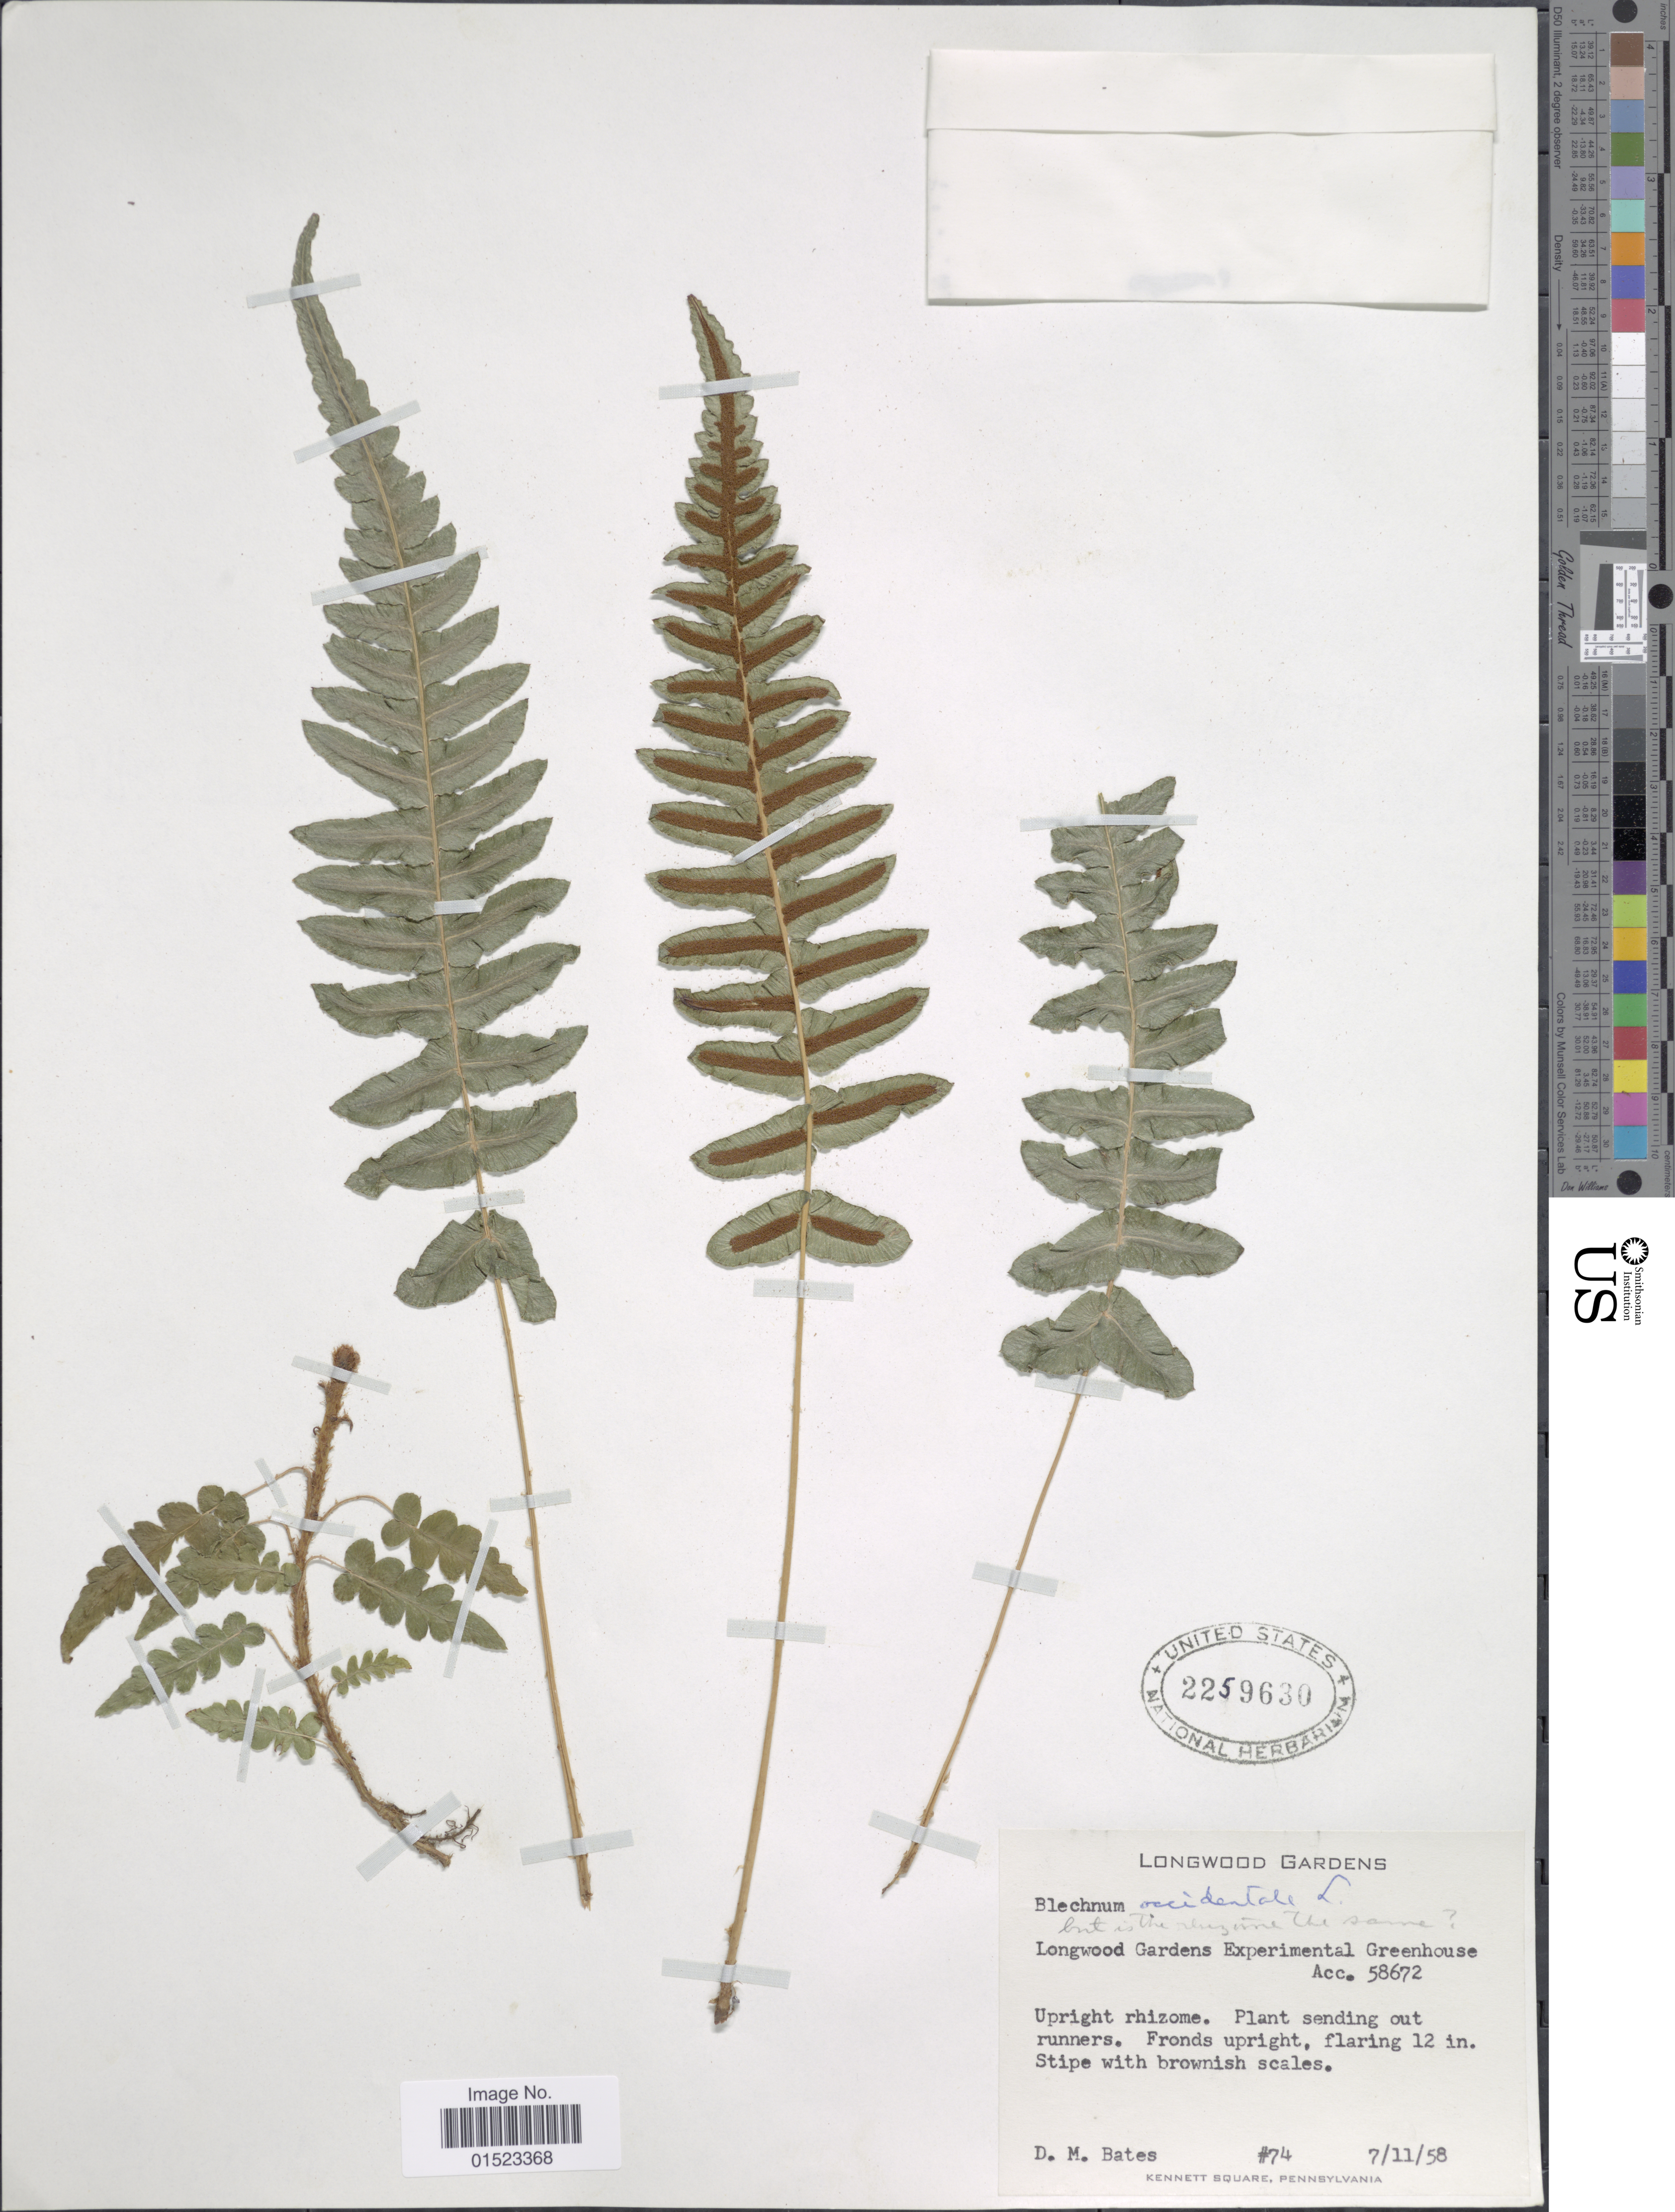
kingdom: Plantae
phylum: Tracheophyta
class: Polypodiopsida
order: Polypodiales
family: Blechnaceae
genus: Blechnum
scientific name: Blechnum occidentale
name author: L.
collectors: D. M. Bates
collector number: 74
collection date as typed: Transcribed d/m/y: 7/11/58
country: United States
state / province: Pennsylvania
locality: Longwood Gardens Experimental Greenhouse Acc. 58672, Kennett Square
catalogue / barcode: US 2259630